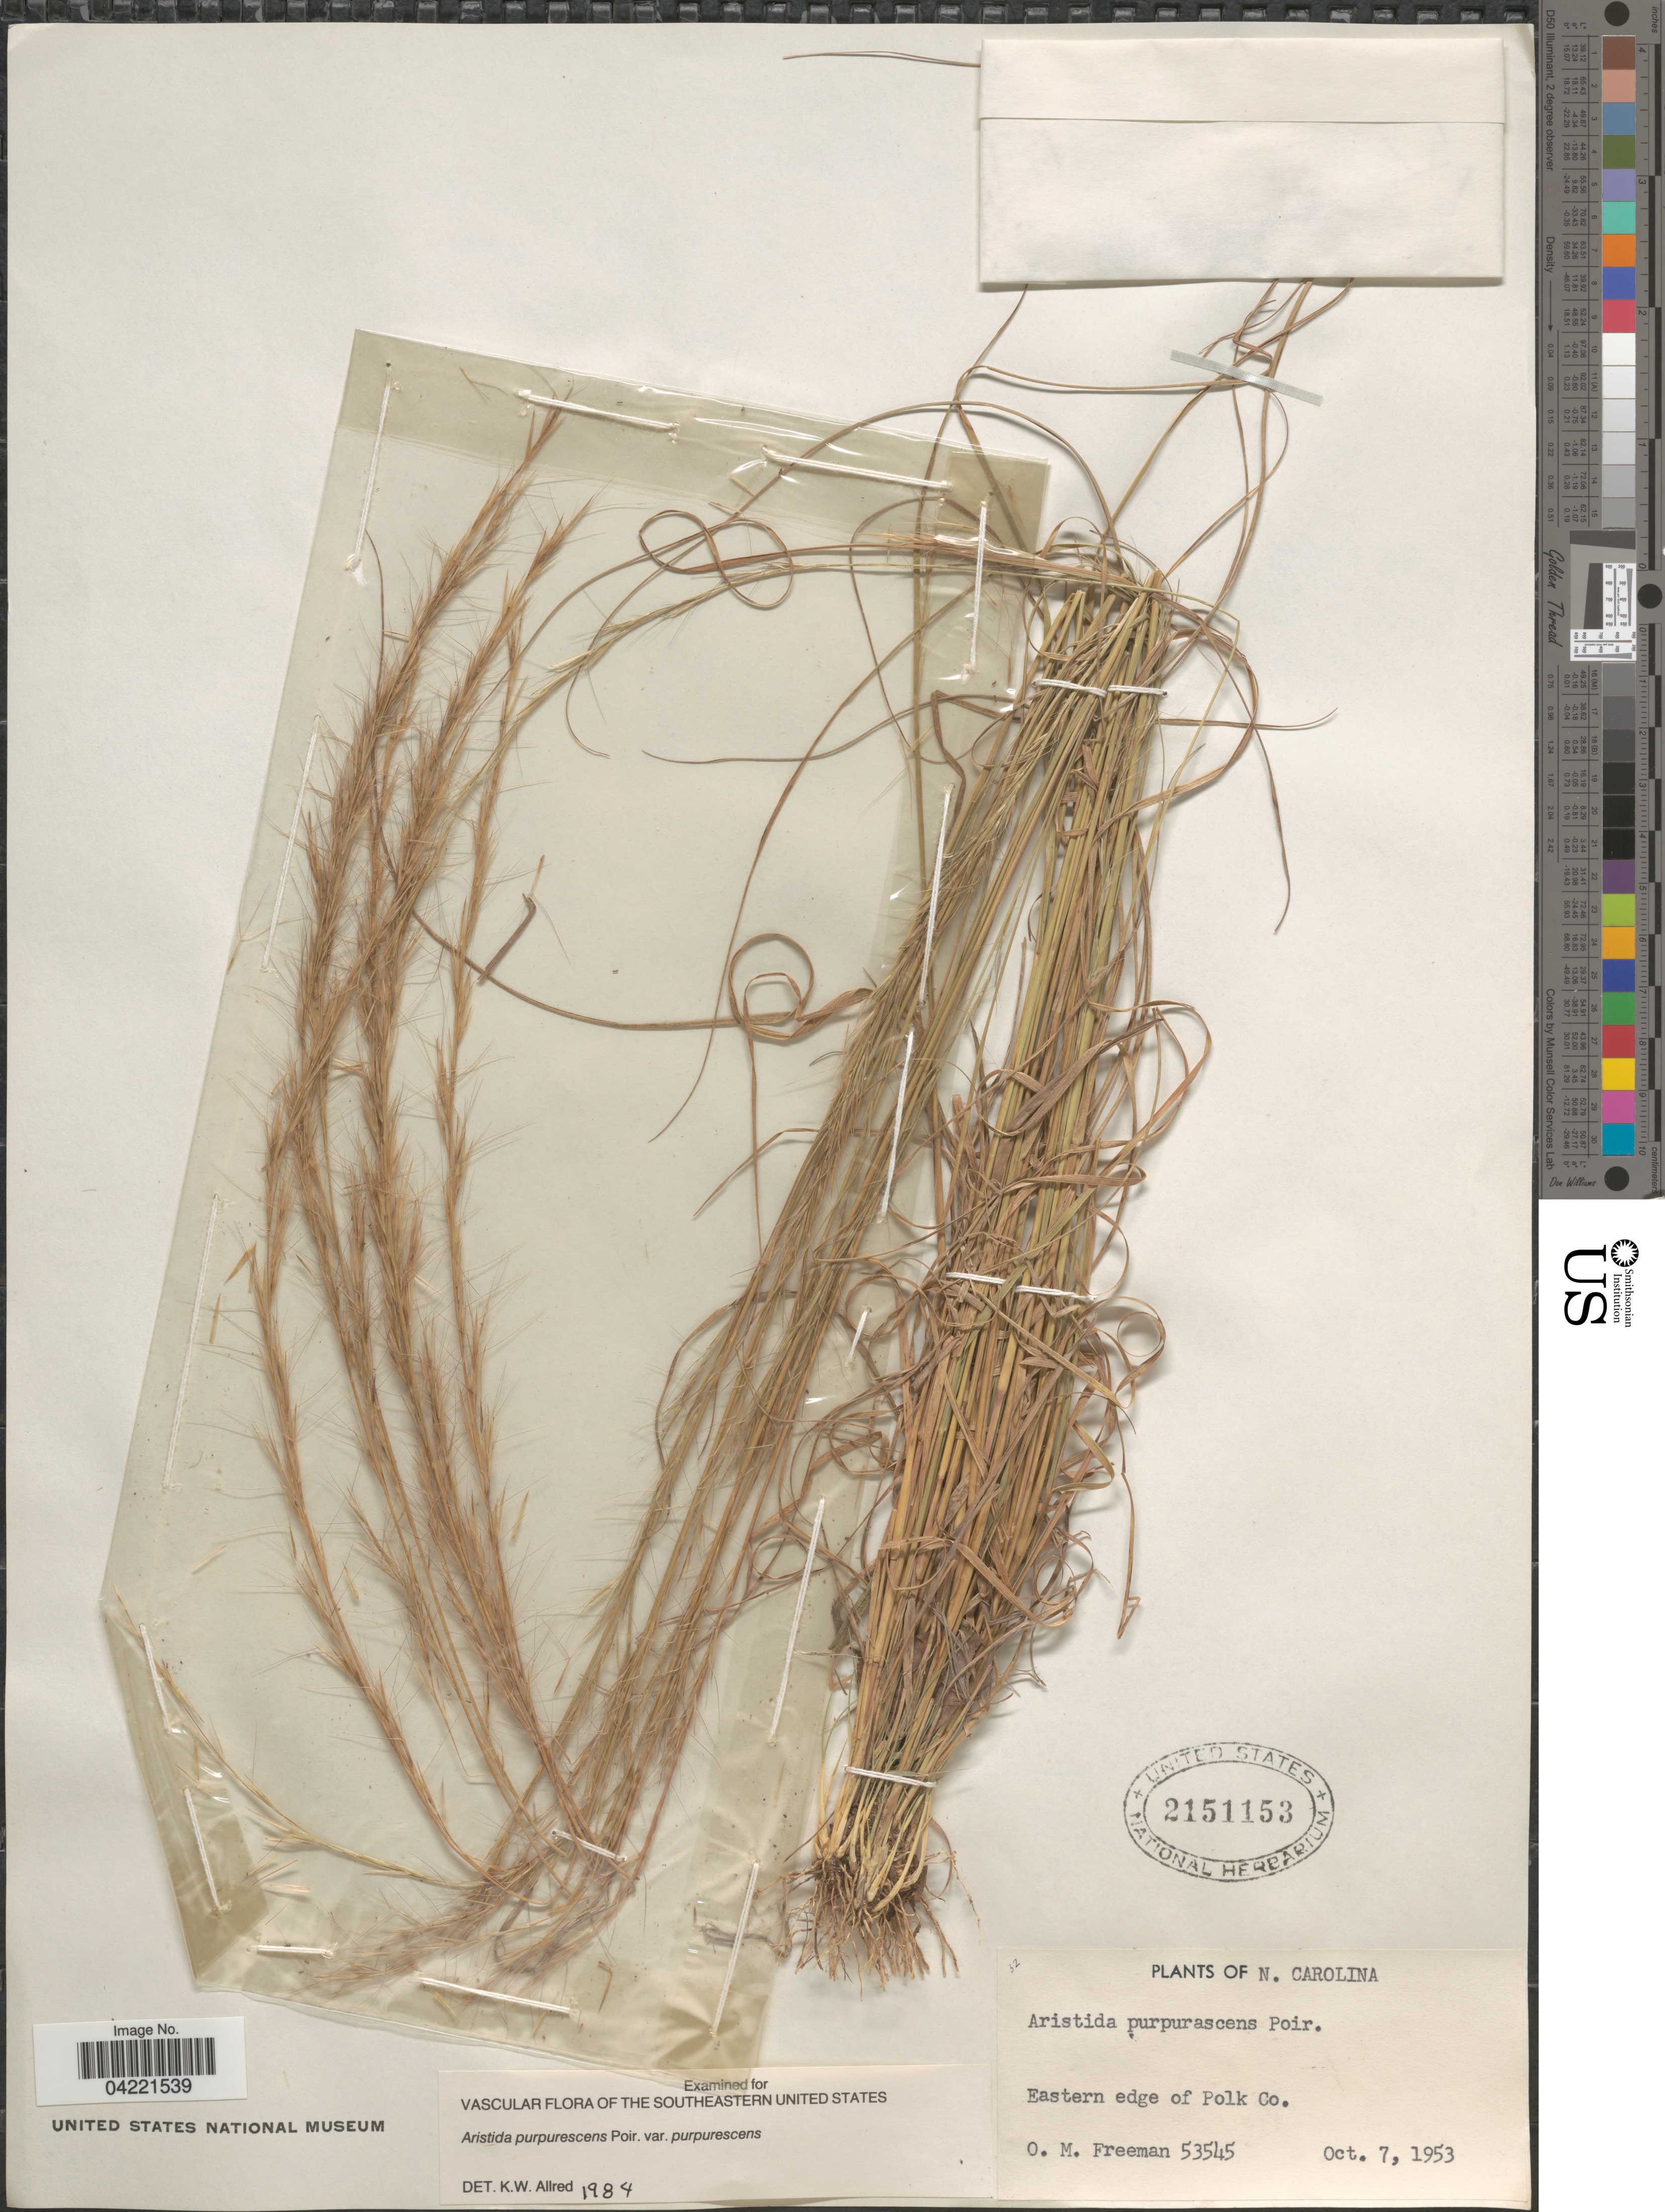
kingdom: Plantae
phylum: Tracheophyta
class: Liliopsida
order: Poales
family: Poaceae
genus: Aristida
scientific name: Aristida purpurascens var. purpurescens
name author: Poir.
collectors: O. Freeman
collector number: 53545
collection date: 1953-10-07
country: United States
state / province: North Carolina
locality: Eastern edge of Polk Co.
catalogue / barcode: US 2151153